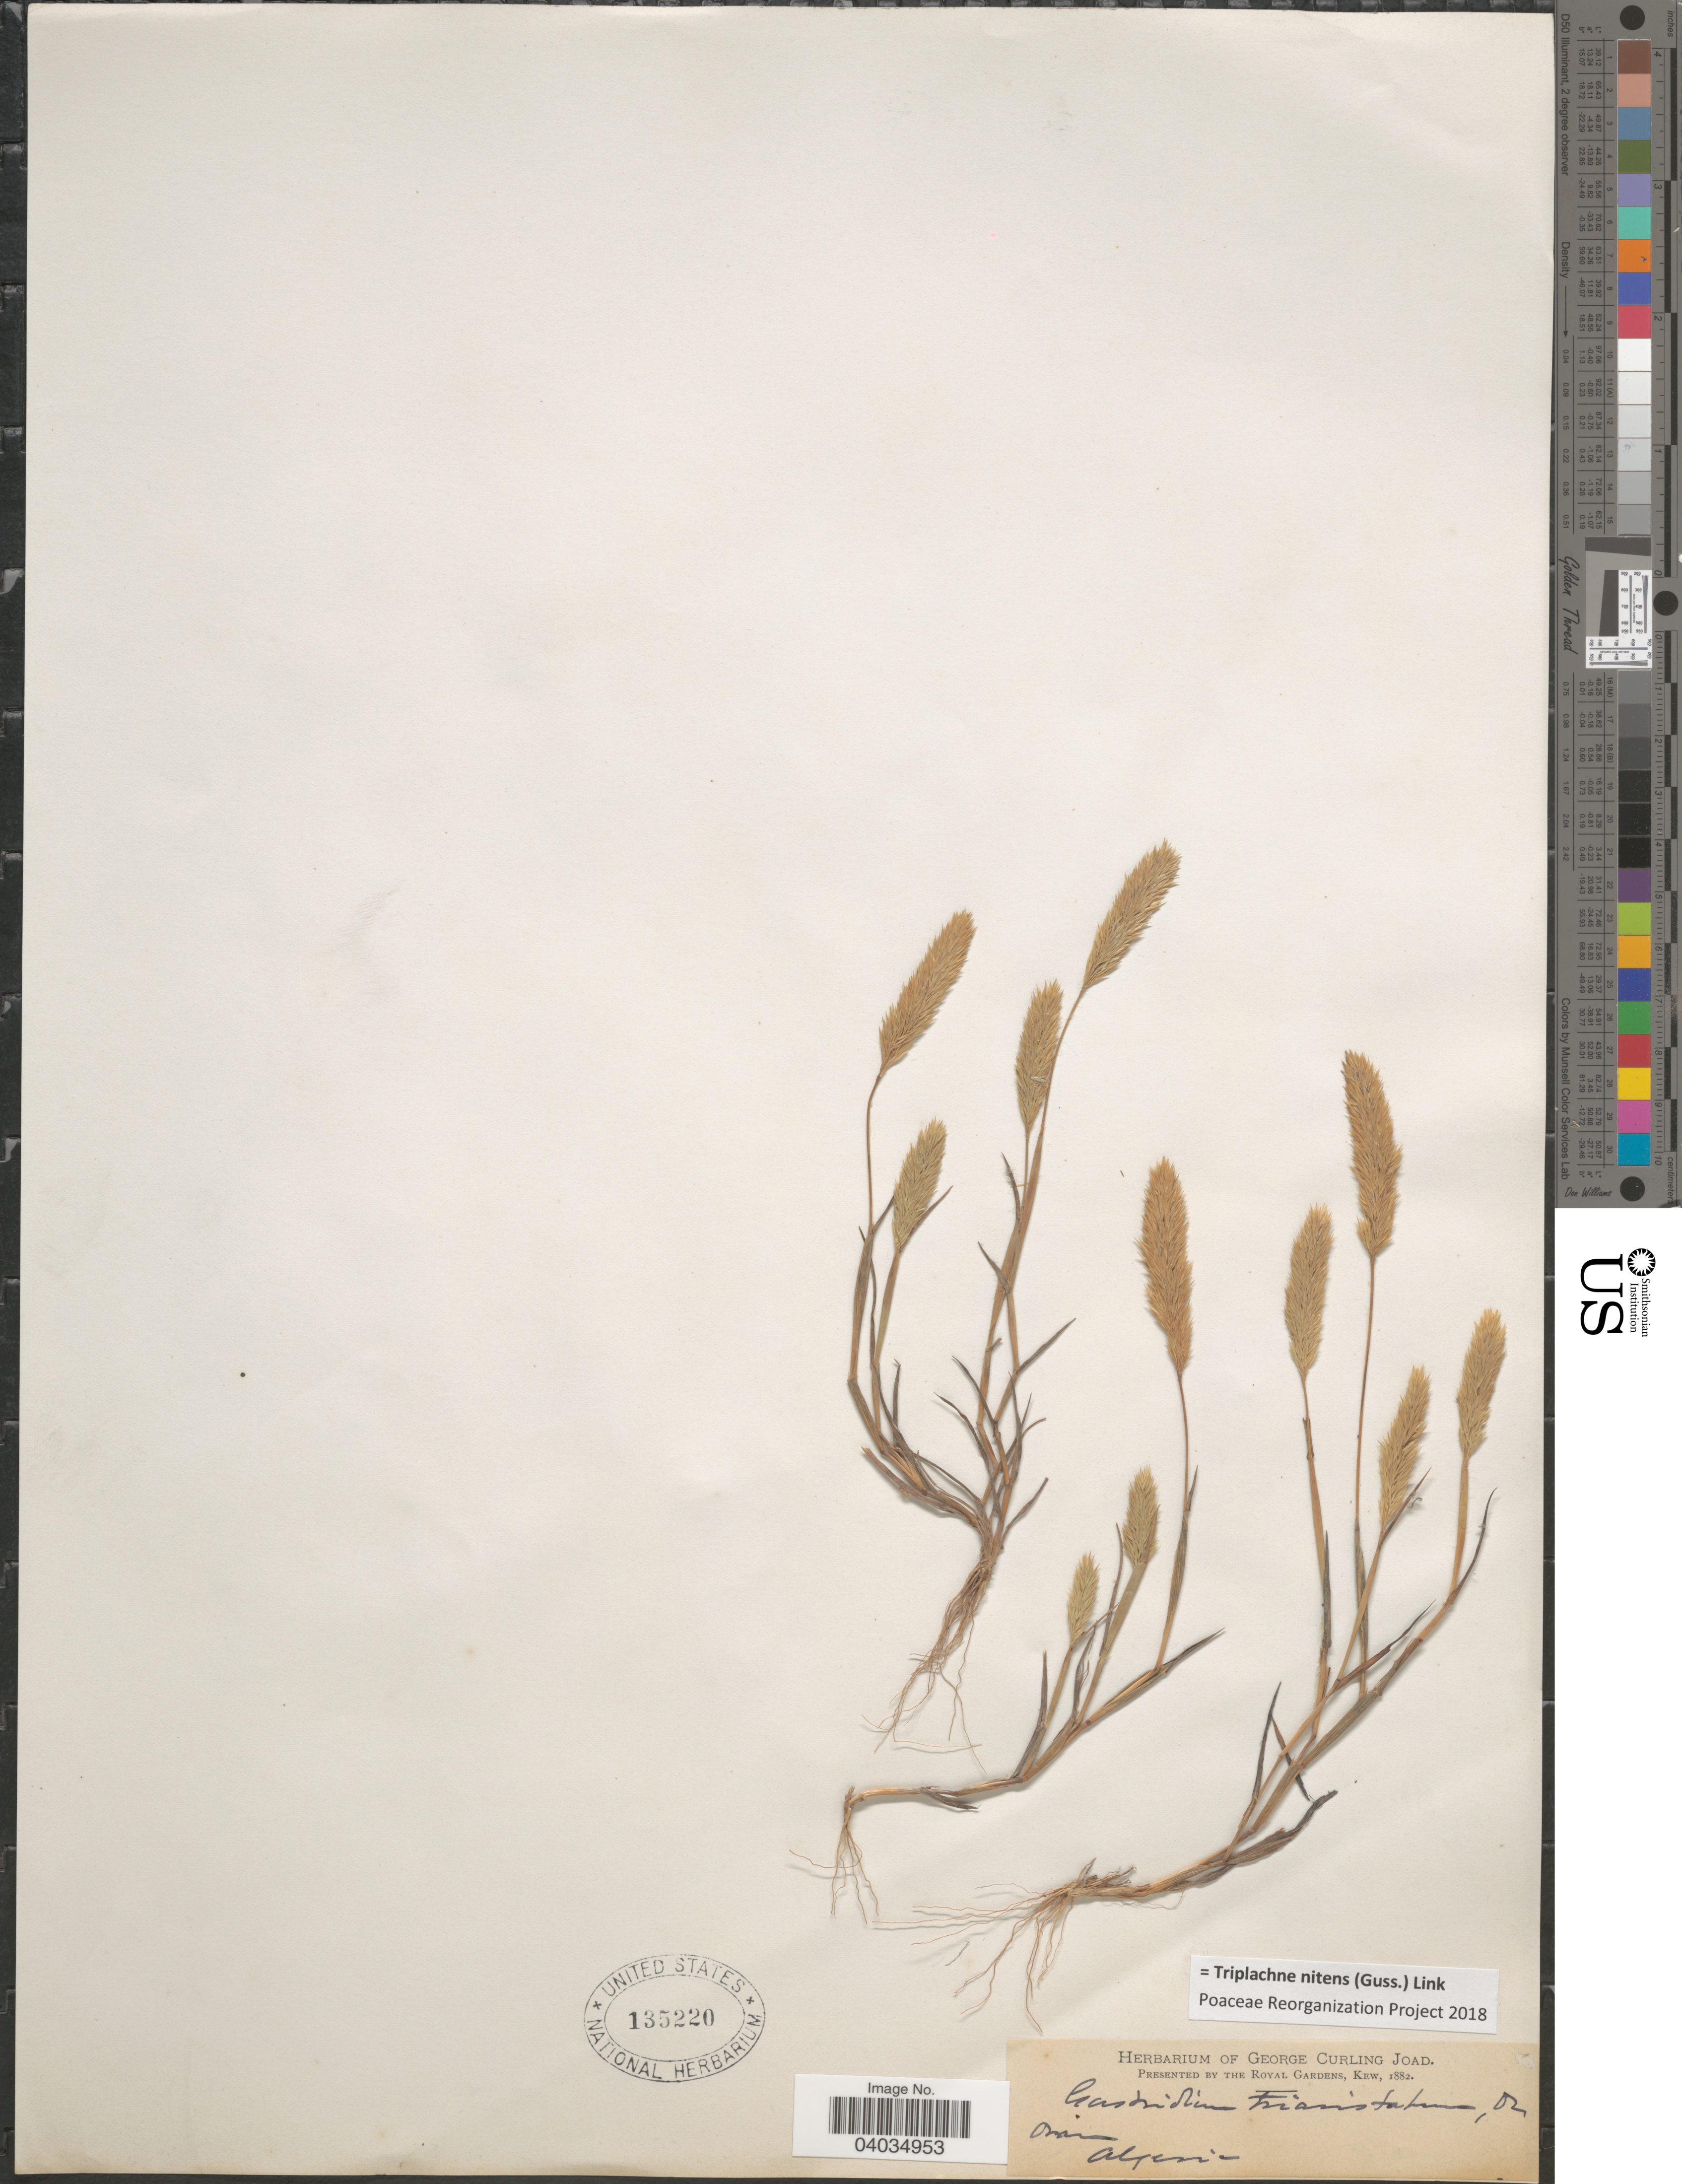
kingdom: Plantae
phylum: Tracheophyta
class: Liliopsida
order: Poales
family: Poaceae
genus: Triplachne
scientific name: Triplachne nitens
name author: (Gussone) Link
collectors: ex herb. George Curling Joad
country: Algeria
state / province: Oran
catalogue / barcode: US 135220